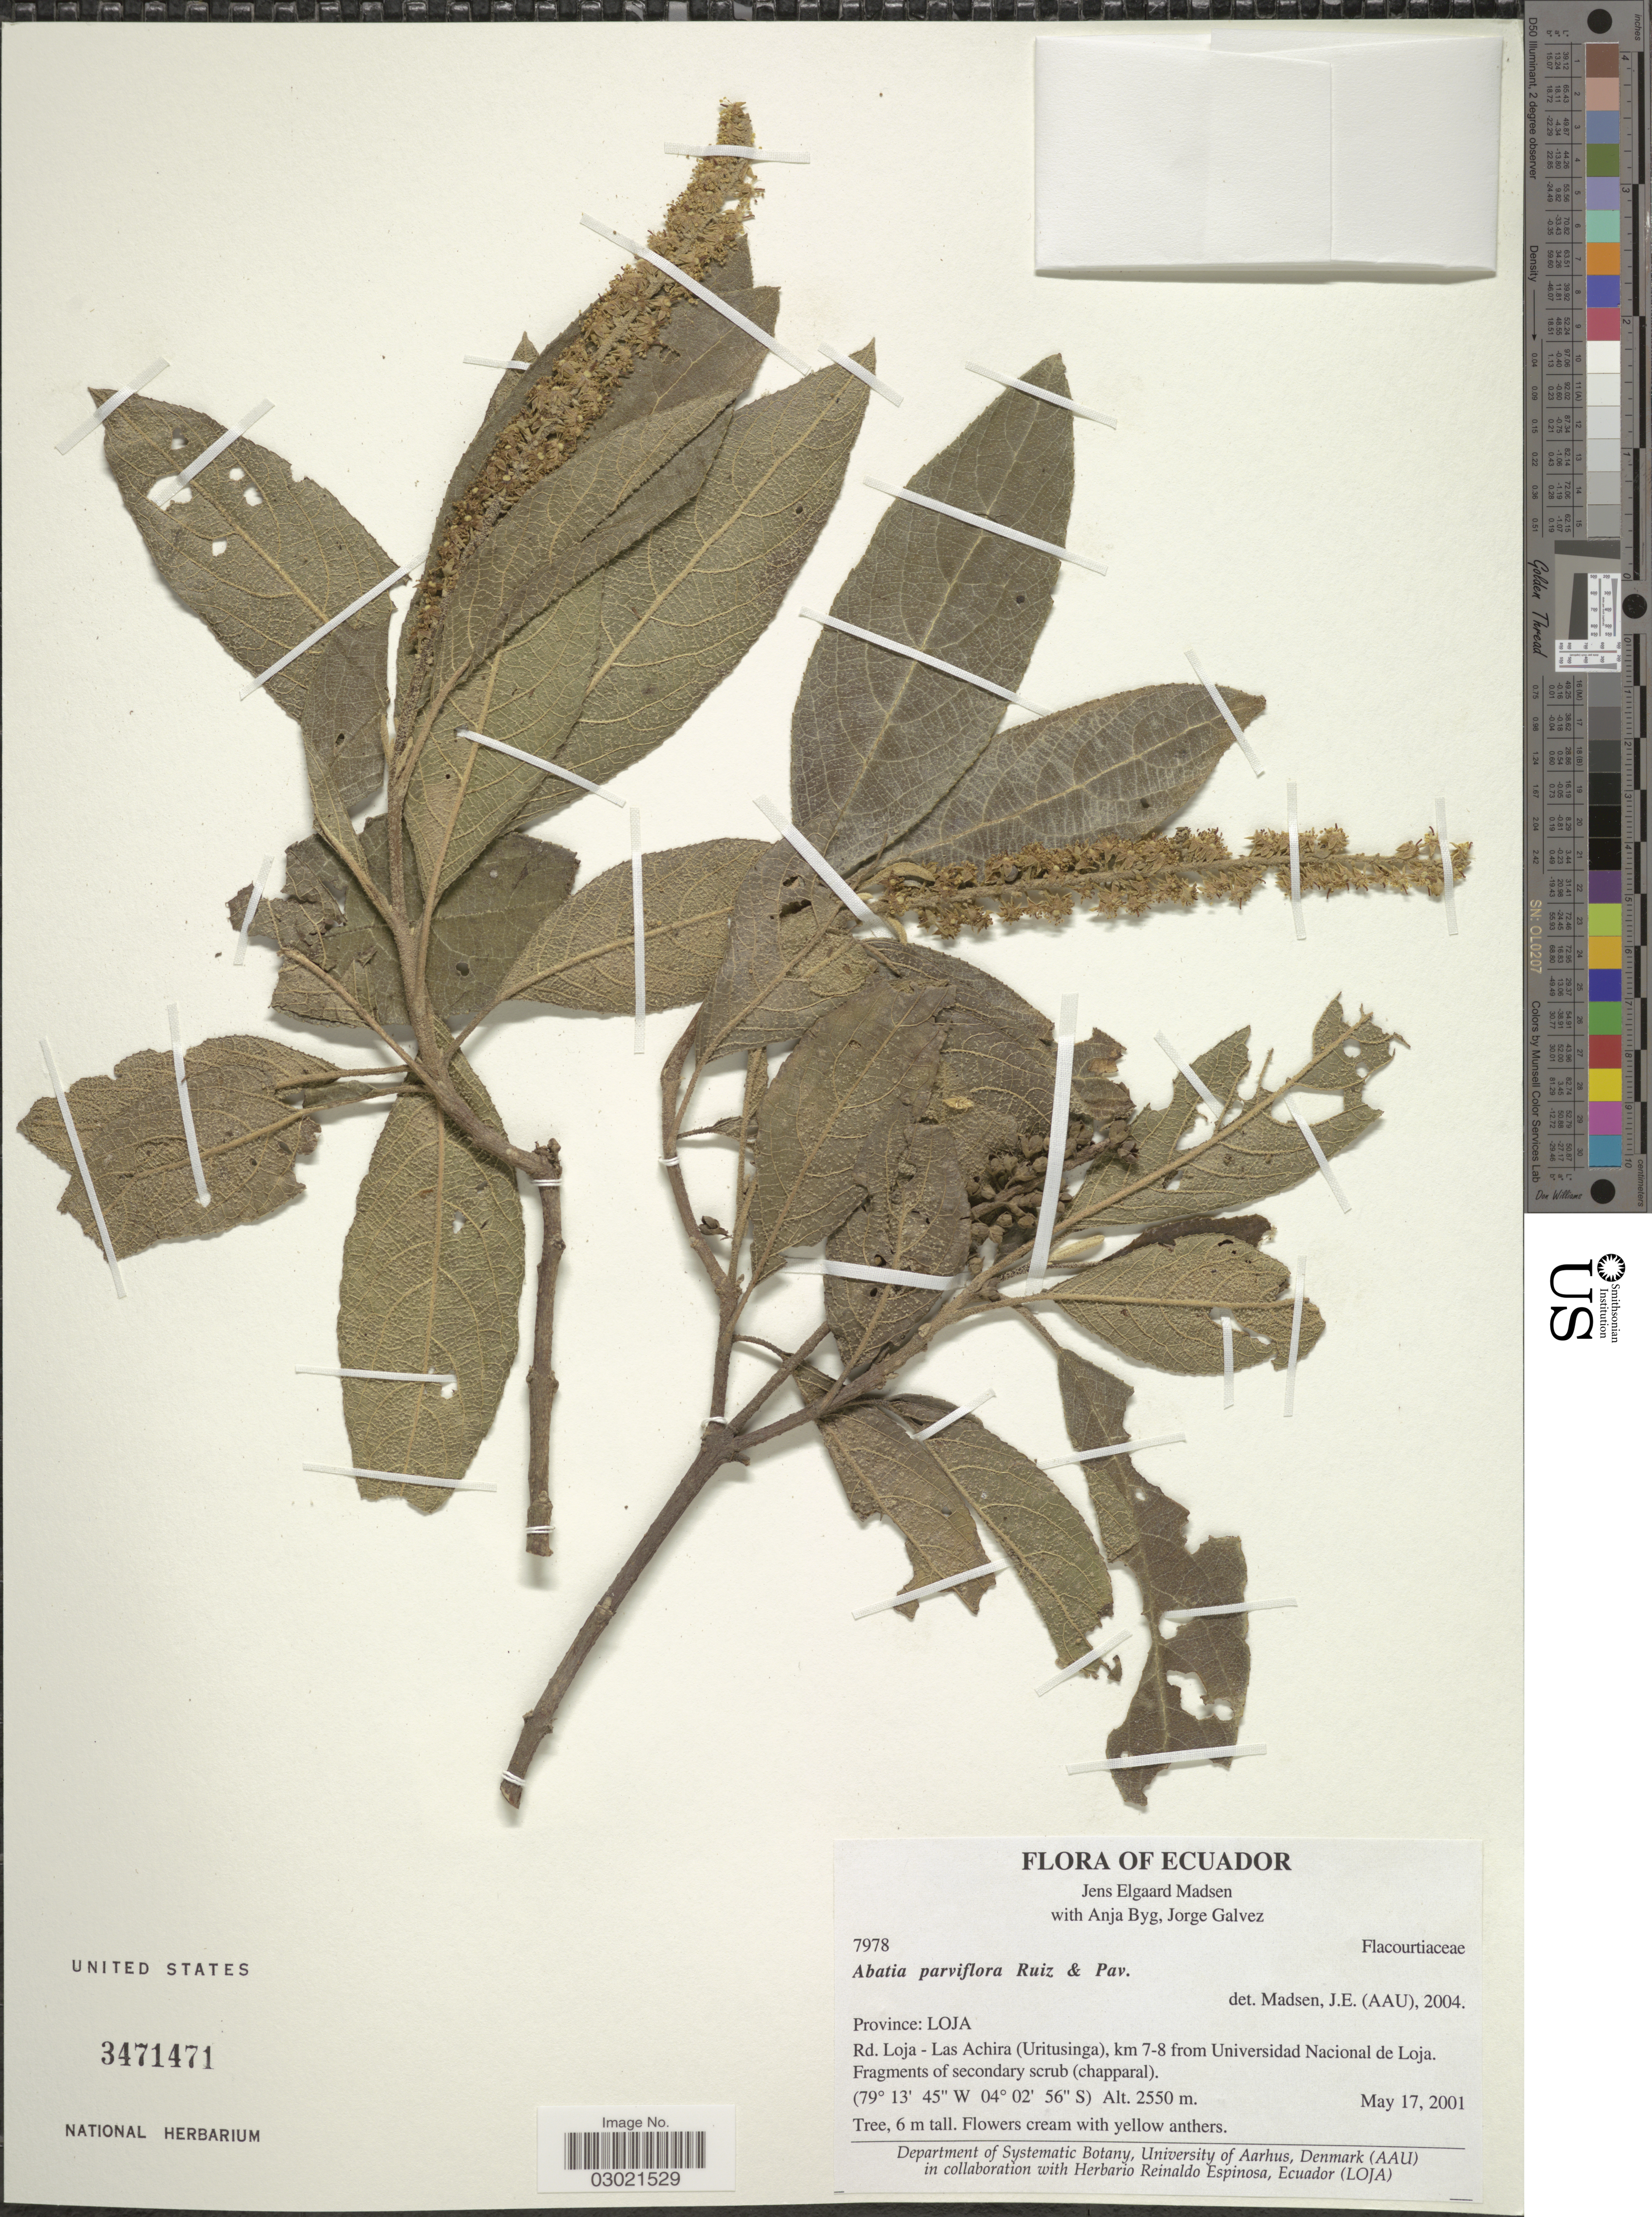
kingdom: Plantae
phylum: Tracheophyta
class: Magnoliopsida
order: Malpighiales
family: Salicaceae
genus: Abatia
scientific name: Abatia parviflora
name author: Ruiz & Pav.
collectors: J. E. Madsen, A. Byg & J. Galvez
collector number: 7978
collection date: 2001-05-17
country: Ecuador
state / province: Loja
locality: Province: Loja. Rd. Loja - Las Achira (Uritusinga), km 7-8 from Universidad Nacional de Loja.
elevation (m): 2550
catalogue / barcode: US 3471471